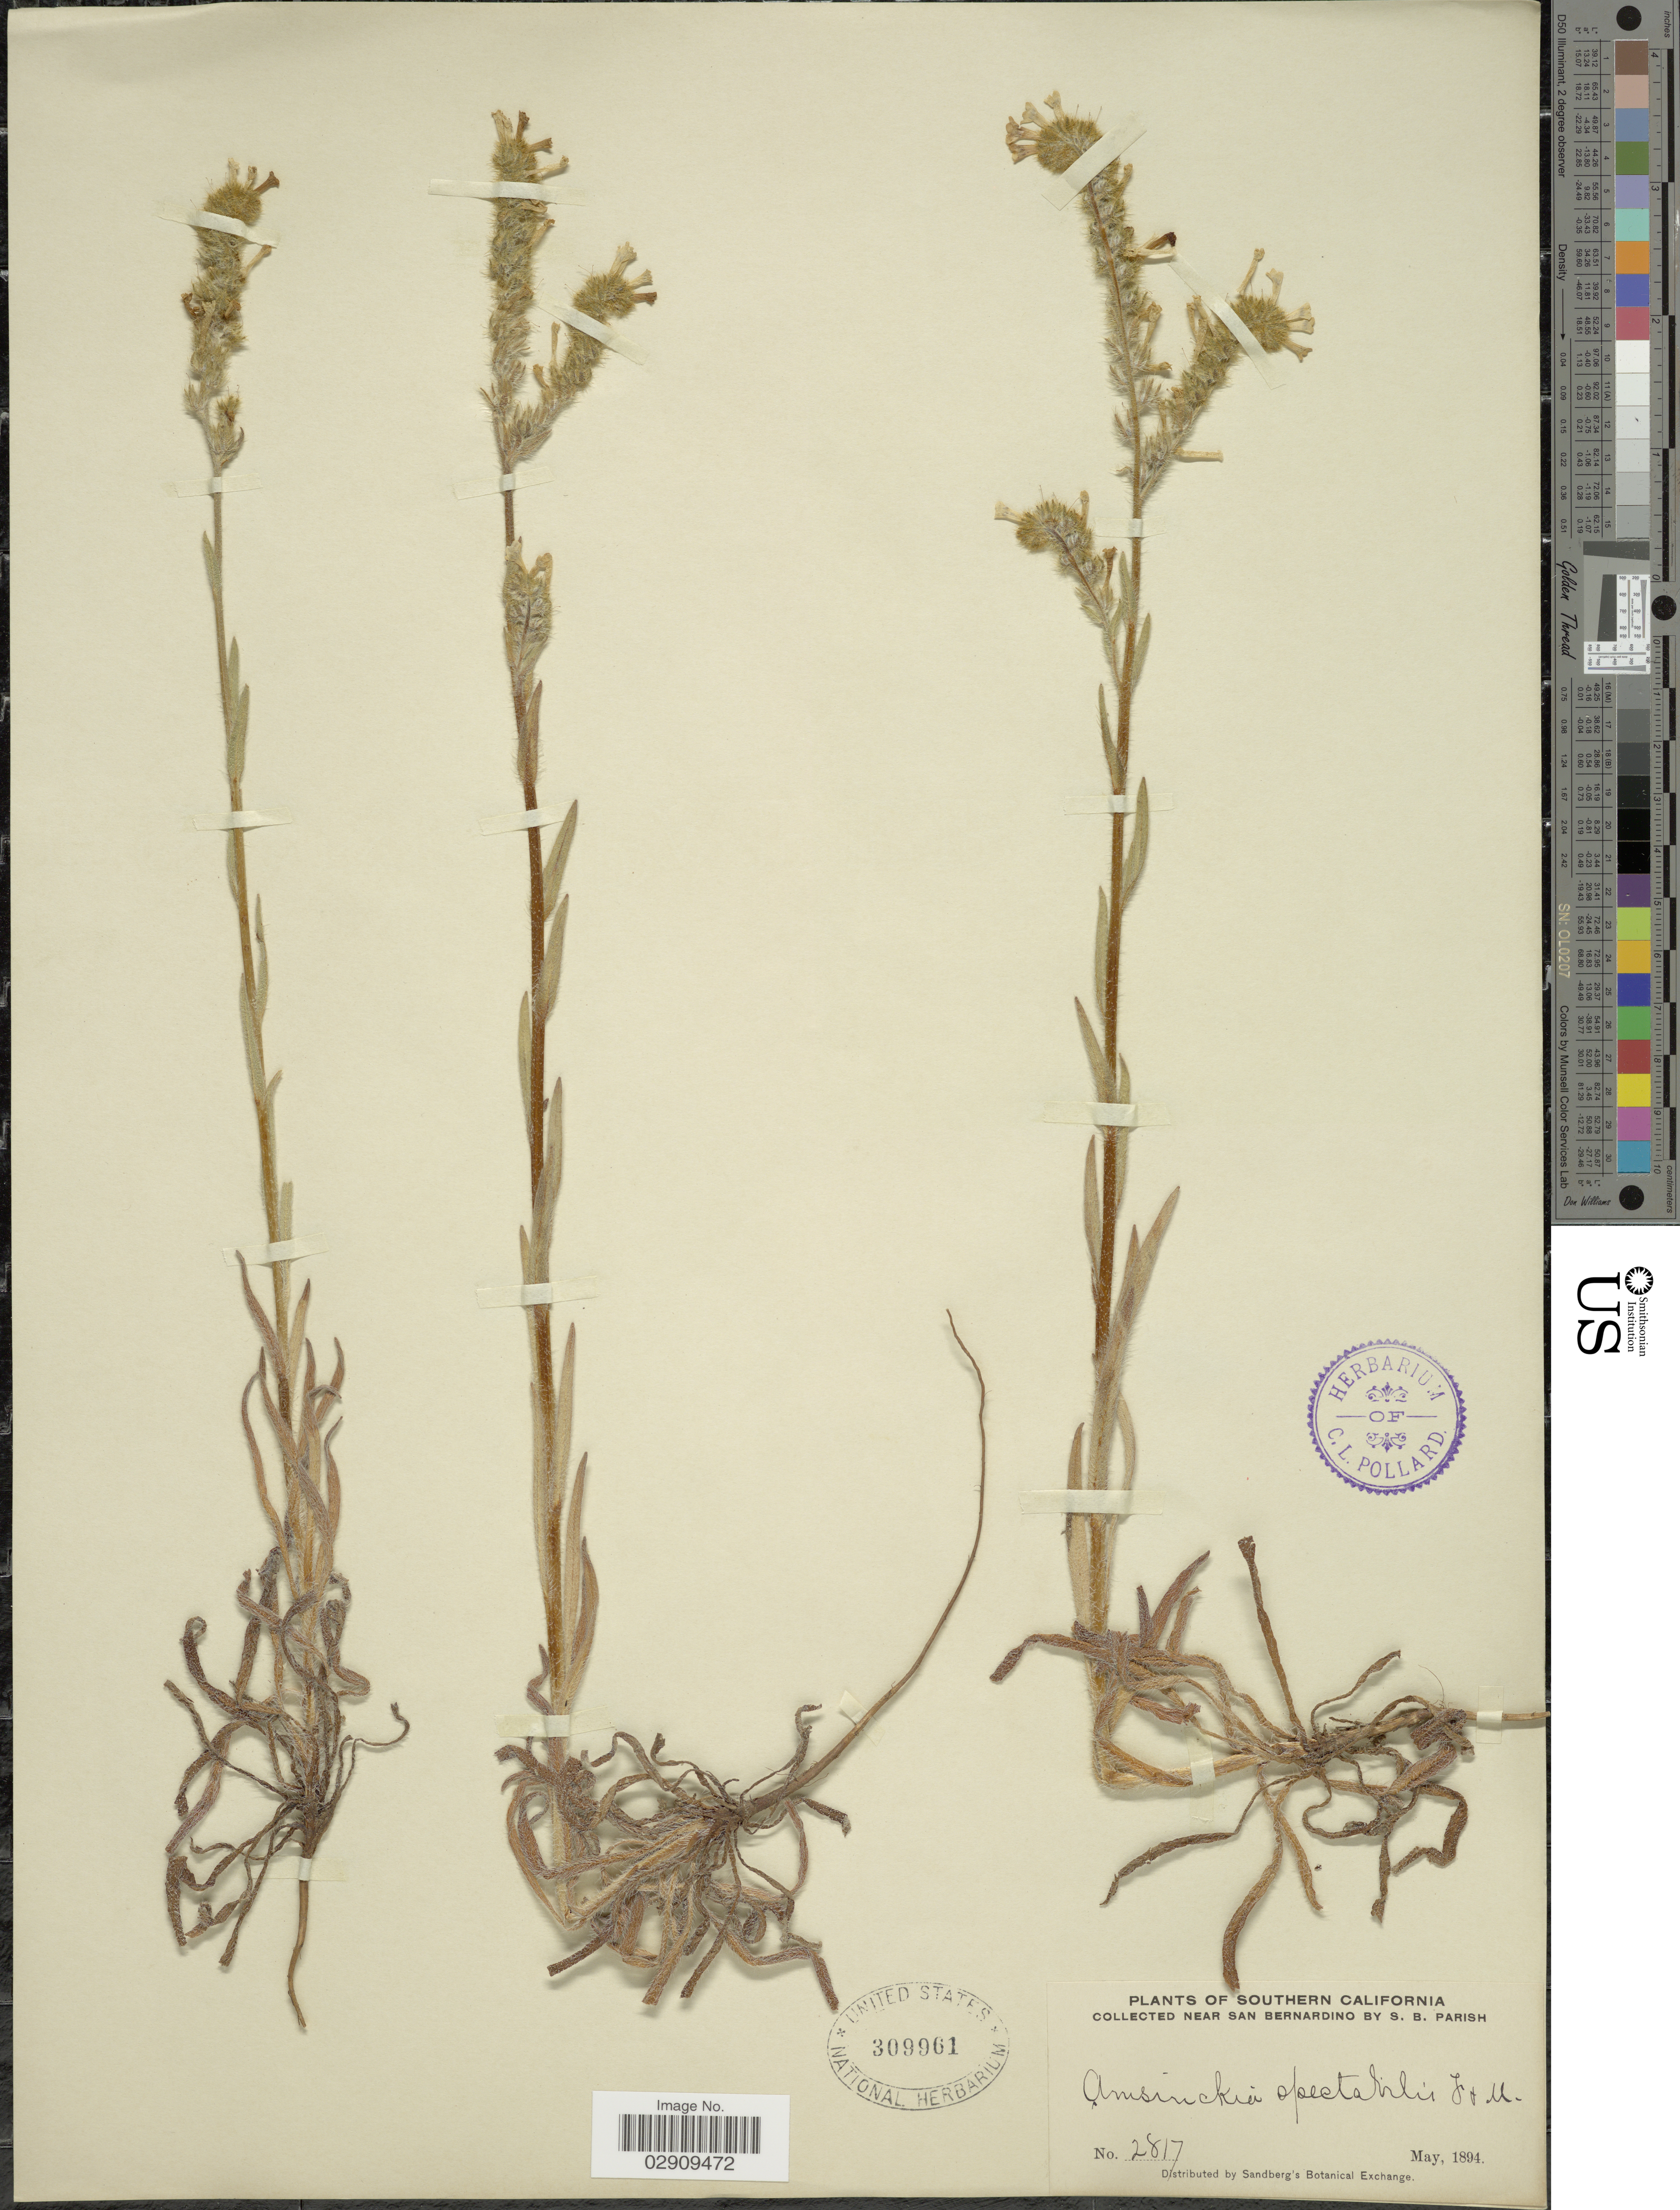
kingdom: Plantae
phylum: Tracheophyta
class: Magnoliopsida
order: Boraginales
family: Boraginaceae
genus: Amsinckia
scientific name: Amsinckia spectabilis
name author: Fisch. & C.A. Mey.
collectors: S. B. Parish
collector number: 2817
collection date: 1894-05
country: United States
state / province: California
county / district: San Bernardino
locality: Southern California. Near San Bernardino.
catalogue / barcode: US 309961